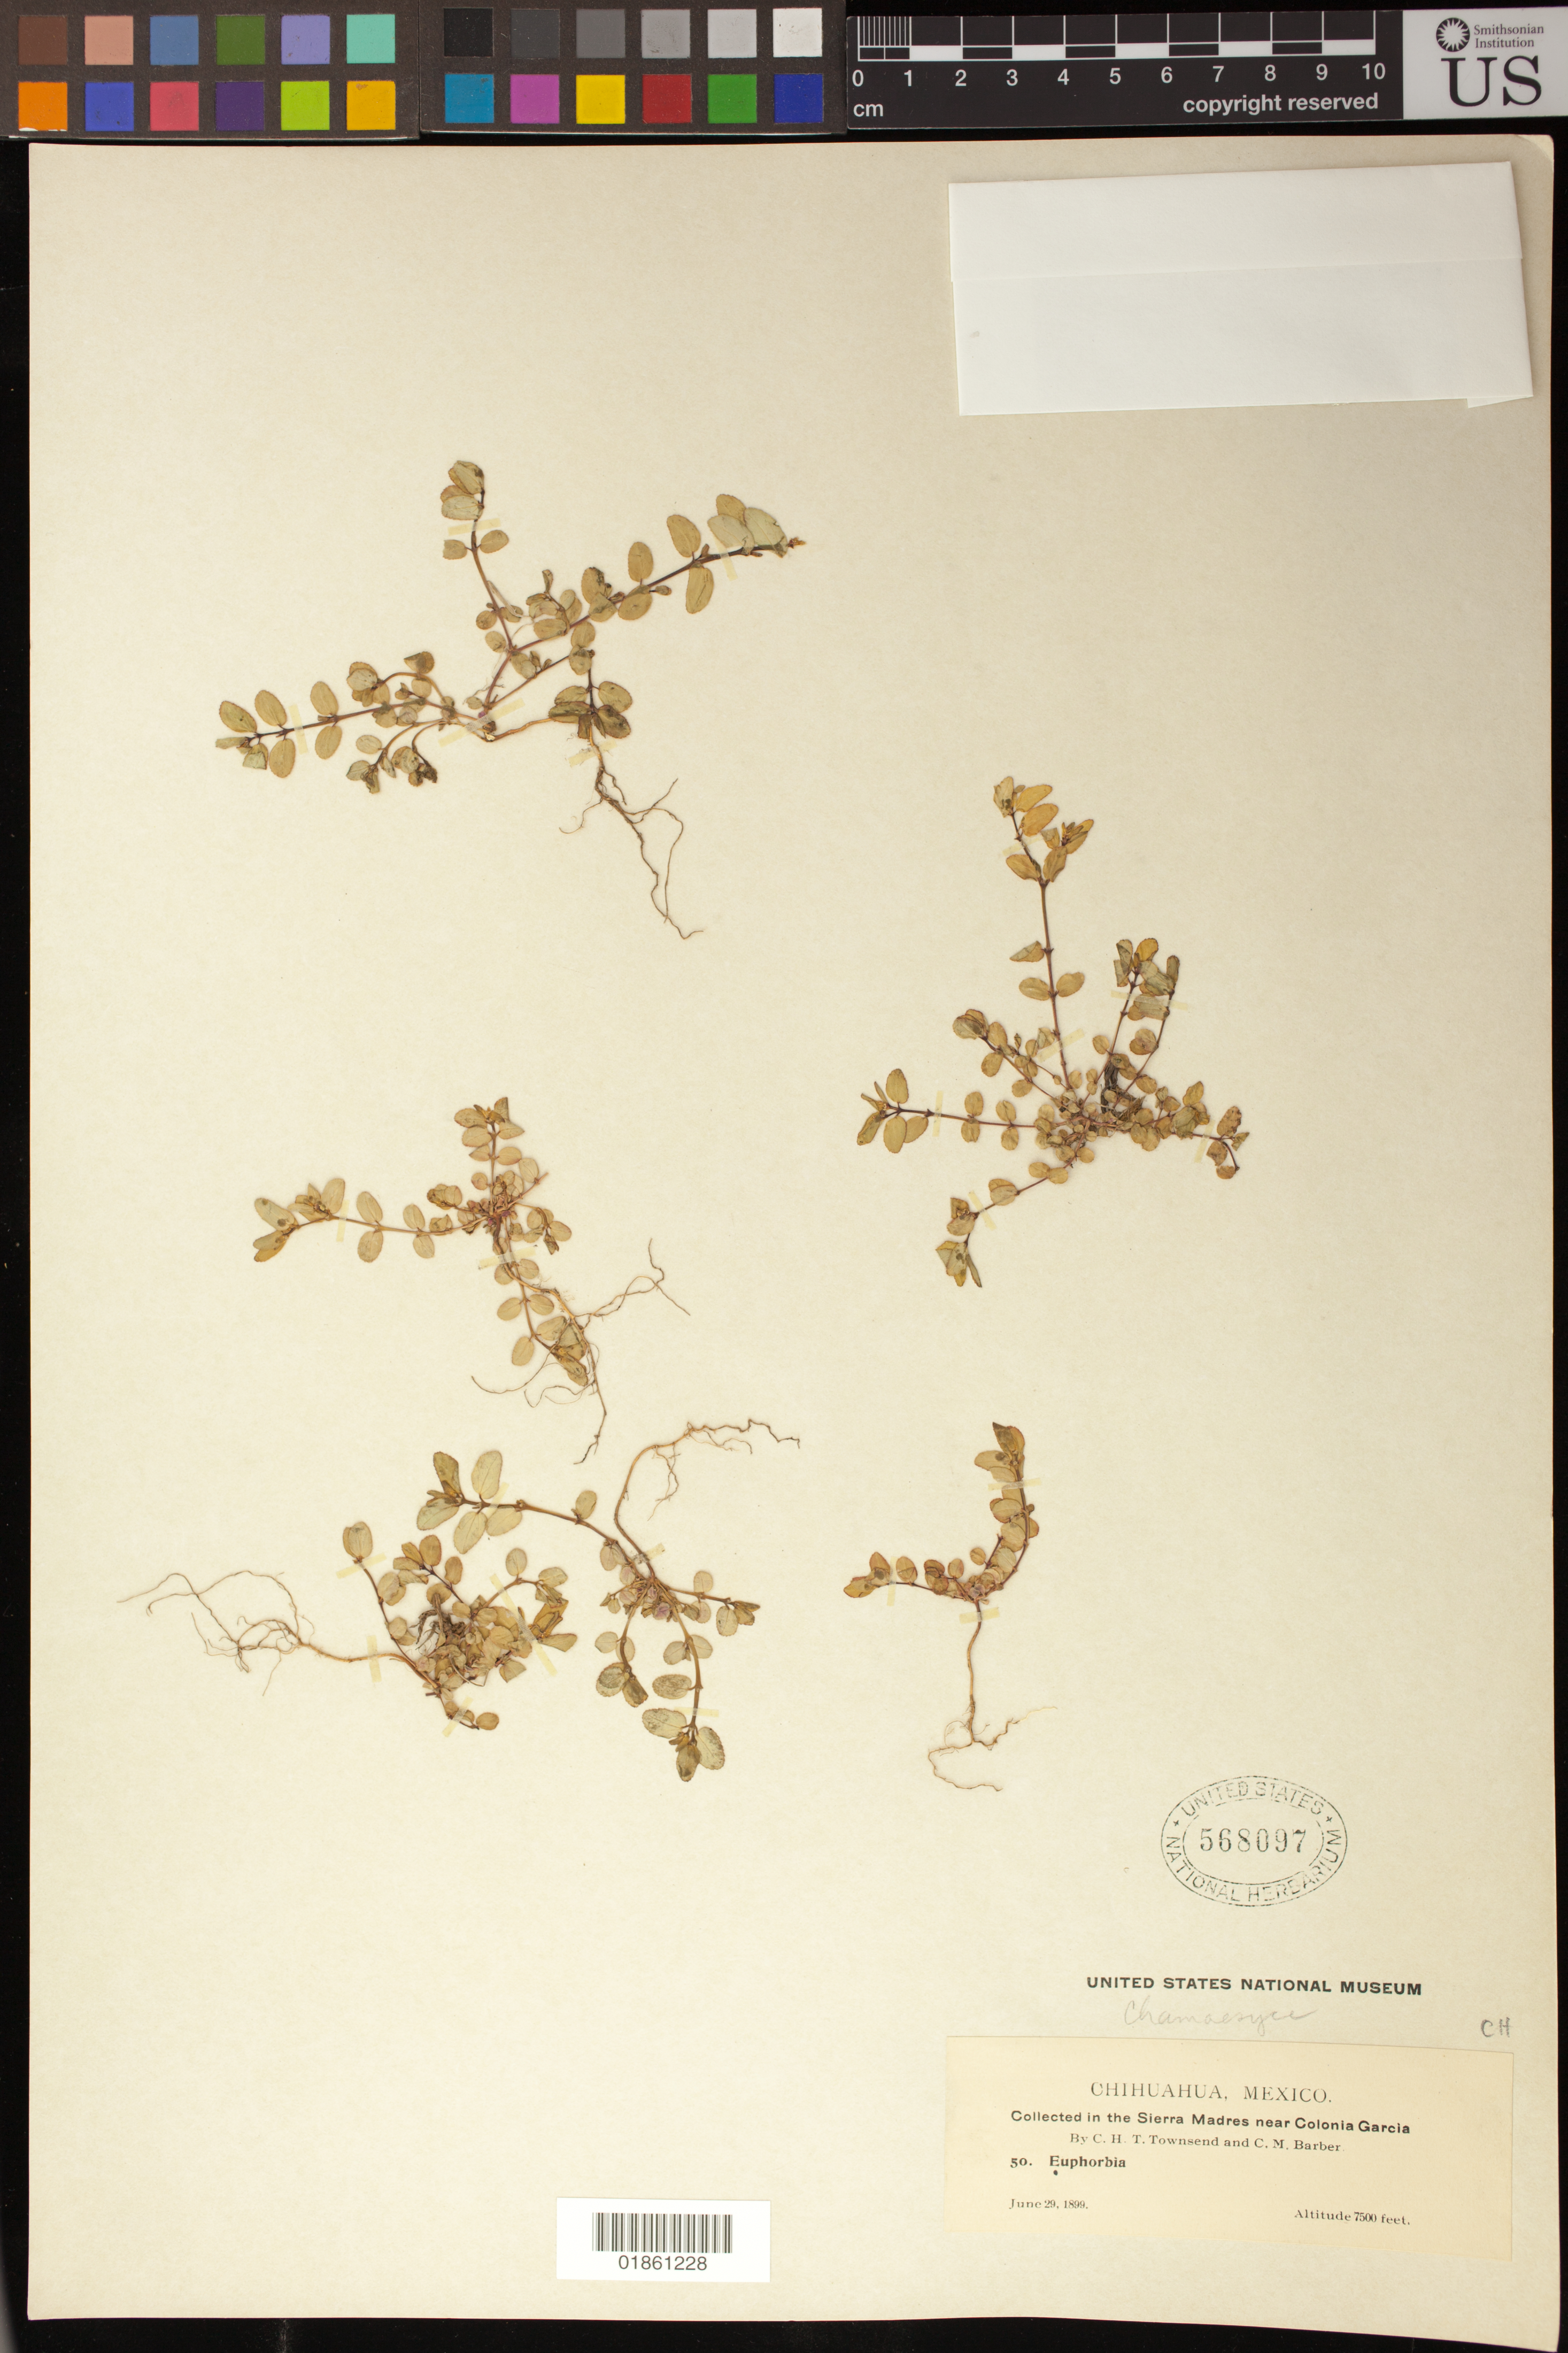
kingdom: Plantae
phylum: Tracheophyta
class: Magnoliopsida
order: Malpighiales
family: Euphorbiaceae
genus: Euphorbia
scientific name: Euphorbia sp.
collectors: C. H. T. Townsend & C. Barber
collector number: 50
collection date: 1899-06-29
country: Mexico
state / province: Chihuahua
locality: In the Sierra Madres near Colonia Garcia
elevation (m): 2286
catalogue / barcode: US 568097